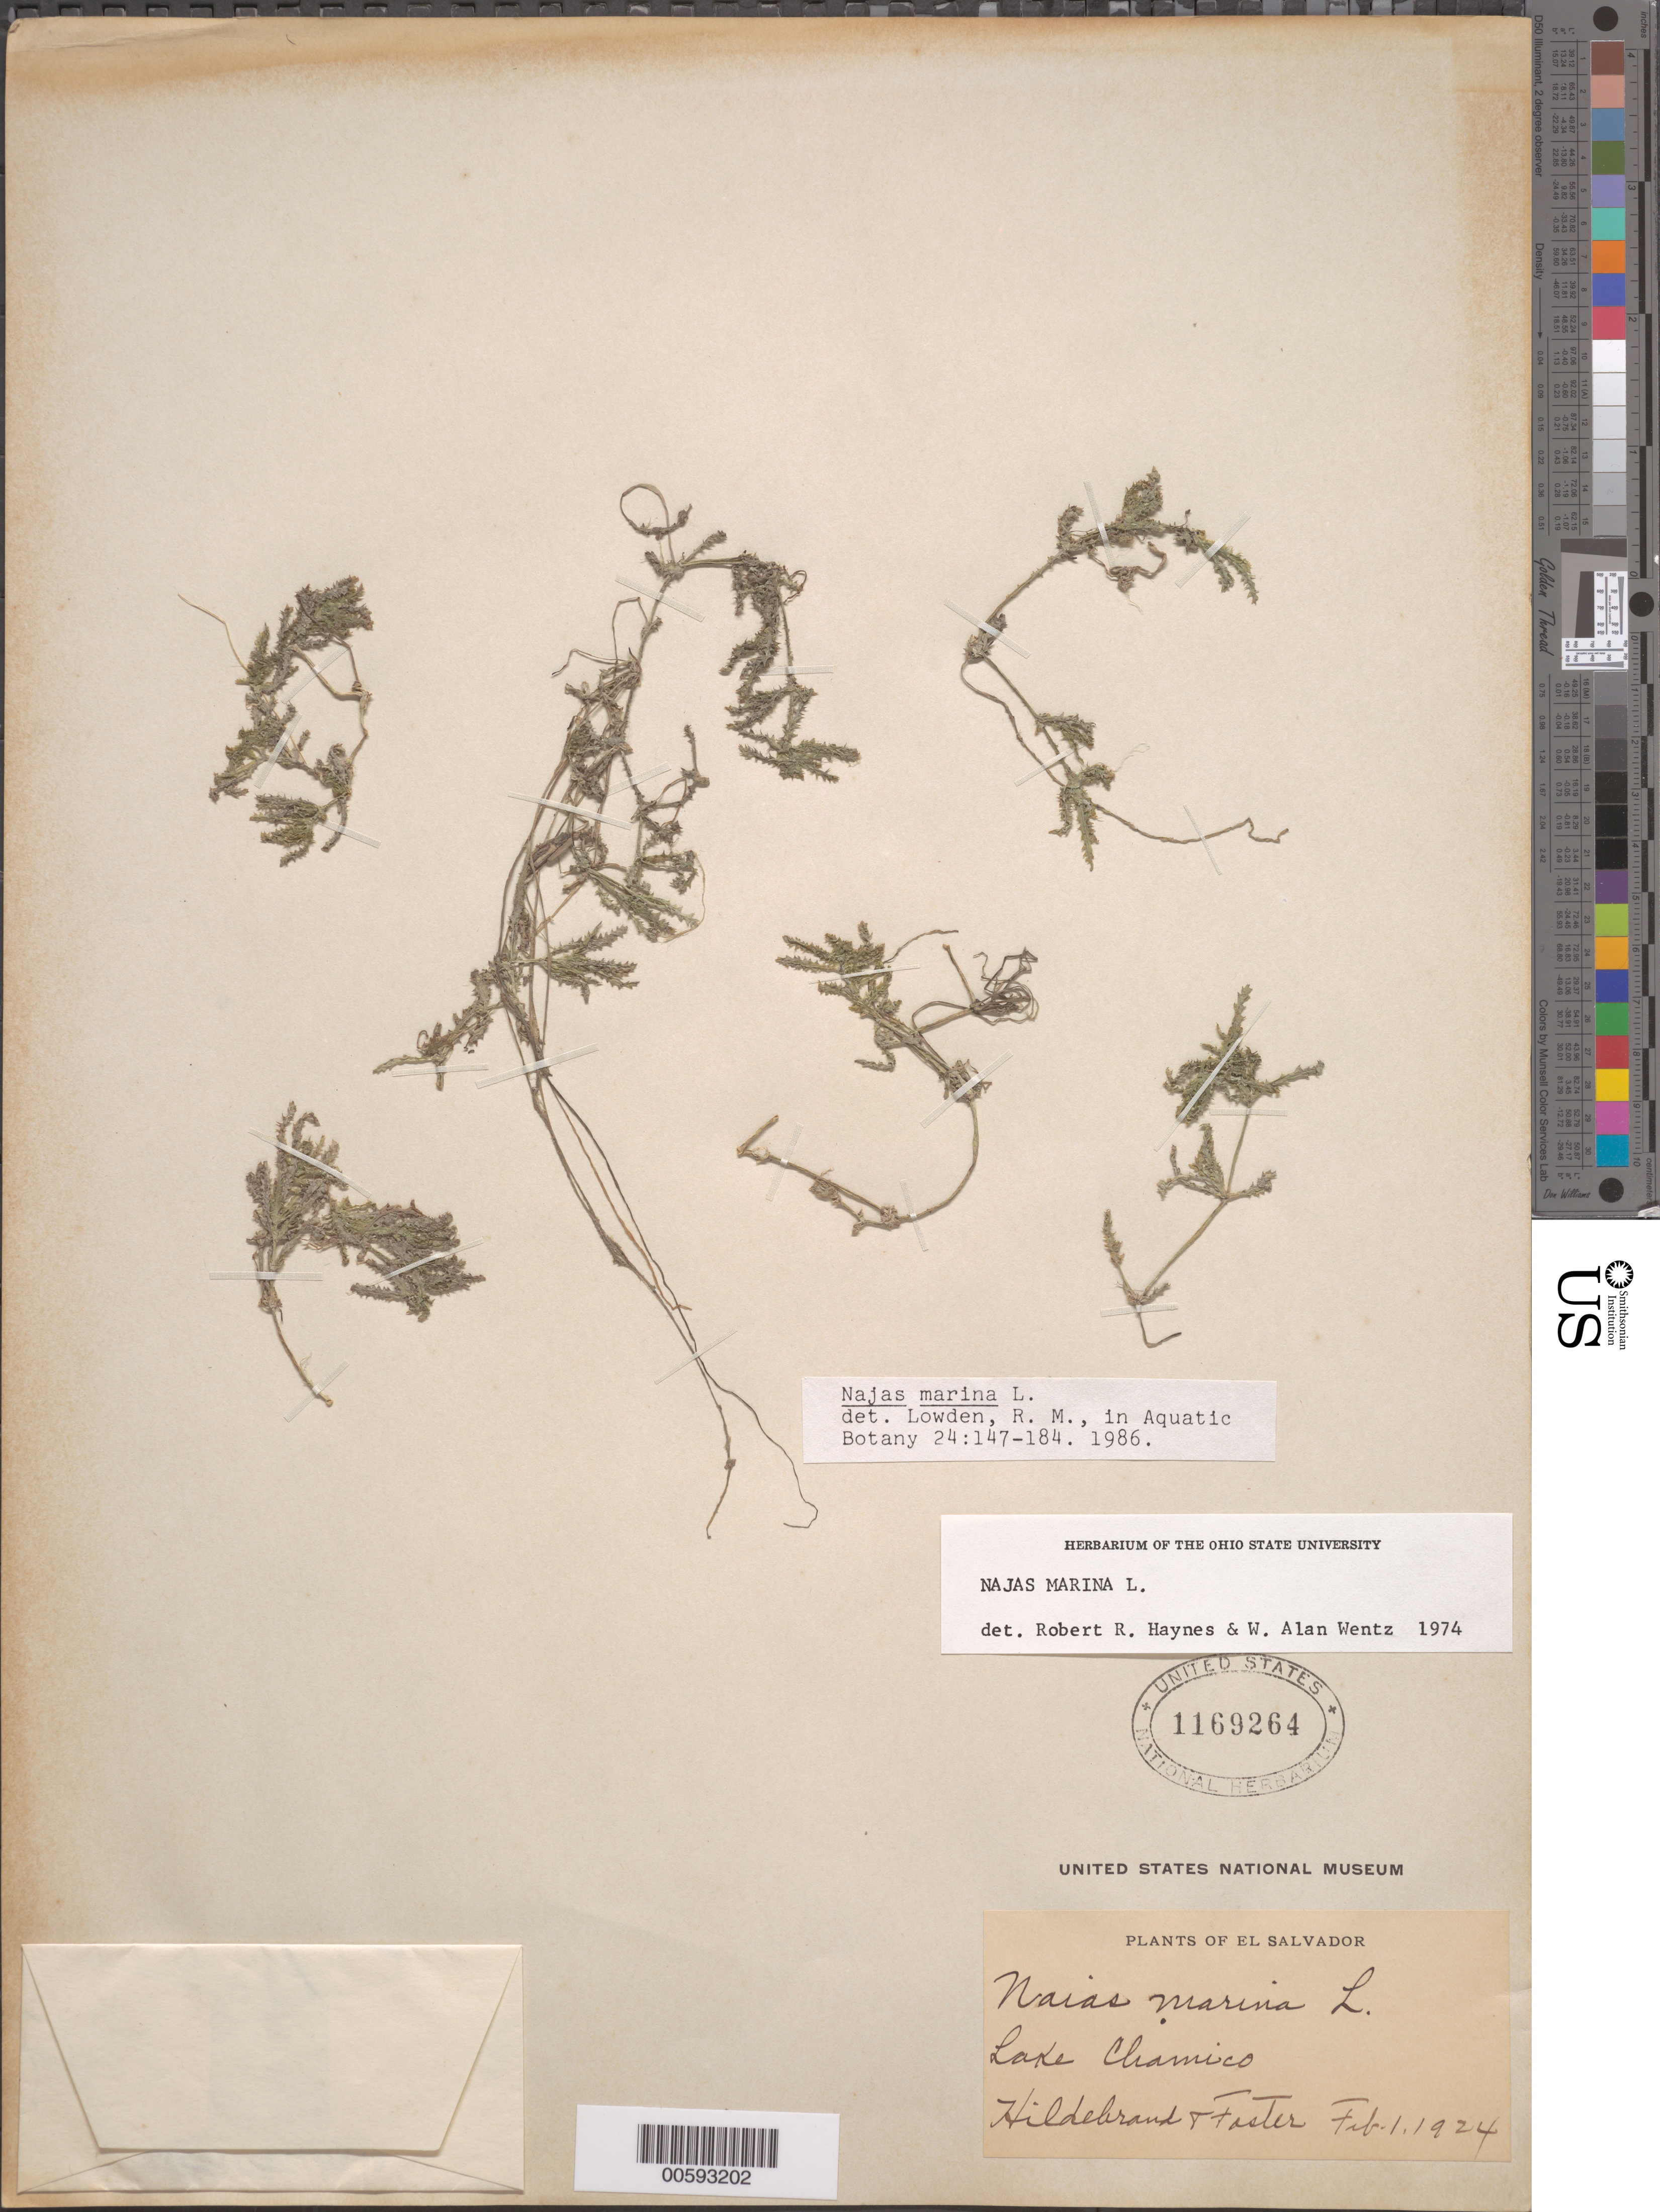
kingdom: Plantae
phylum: Tracheophyta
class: Liliopsida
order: Alismatales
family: Hydrocharitaceae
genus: Najas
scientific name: Najas marina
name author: L.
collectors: -. Hildebrand & -. Foster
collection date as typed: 01 Feb 1924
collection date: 1924-02-01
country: Mexico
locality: Lake Chamico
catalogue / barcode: US 1169264